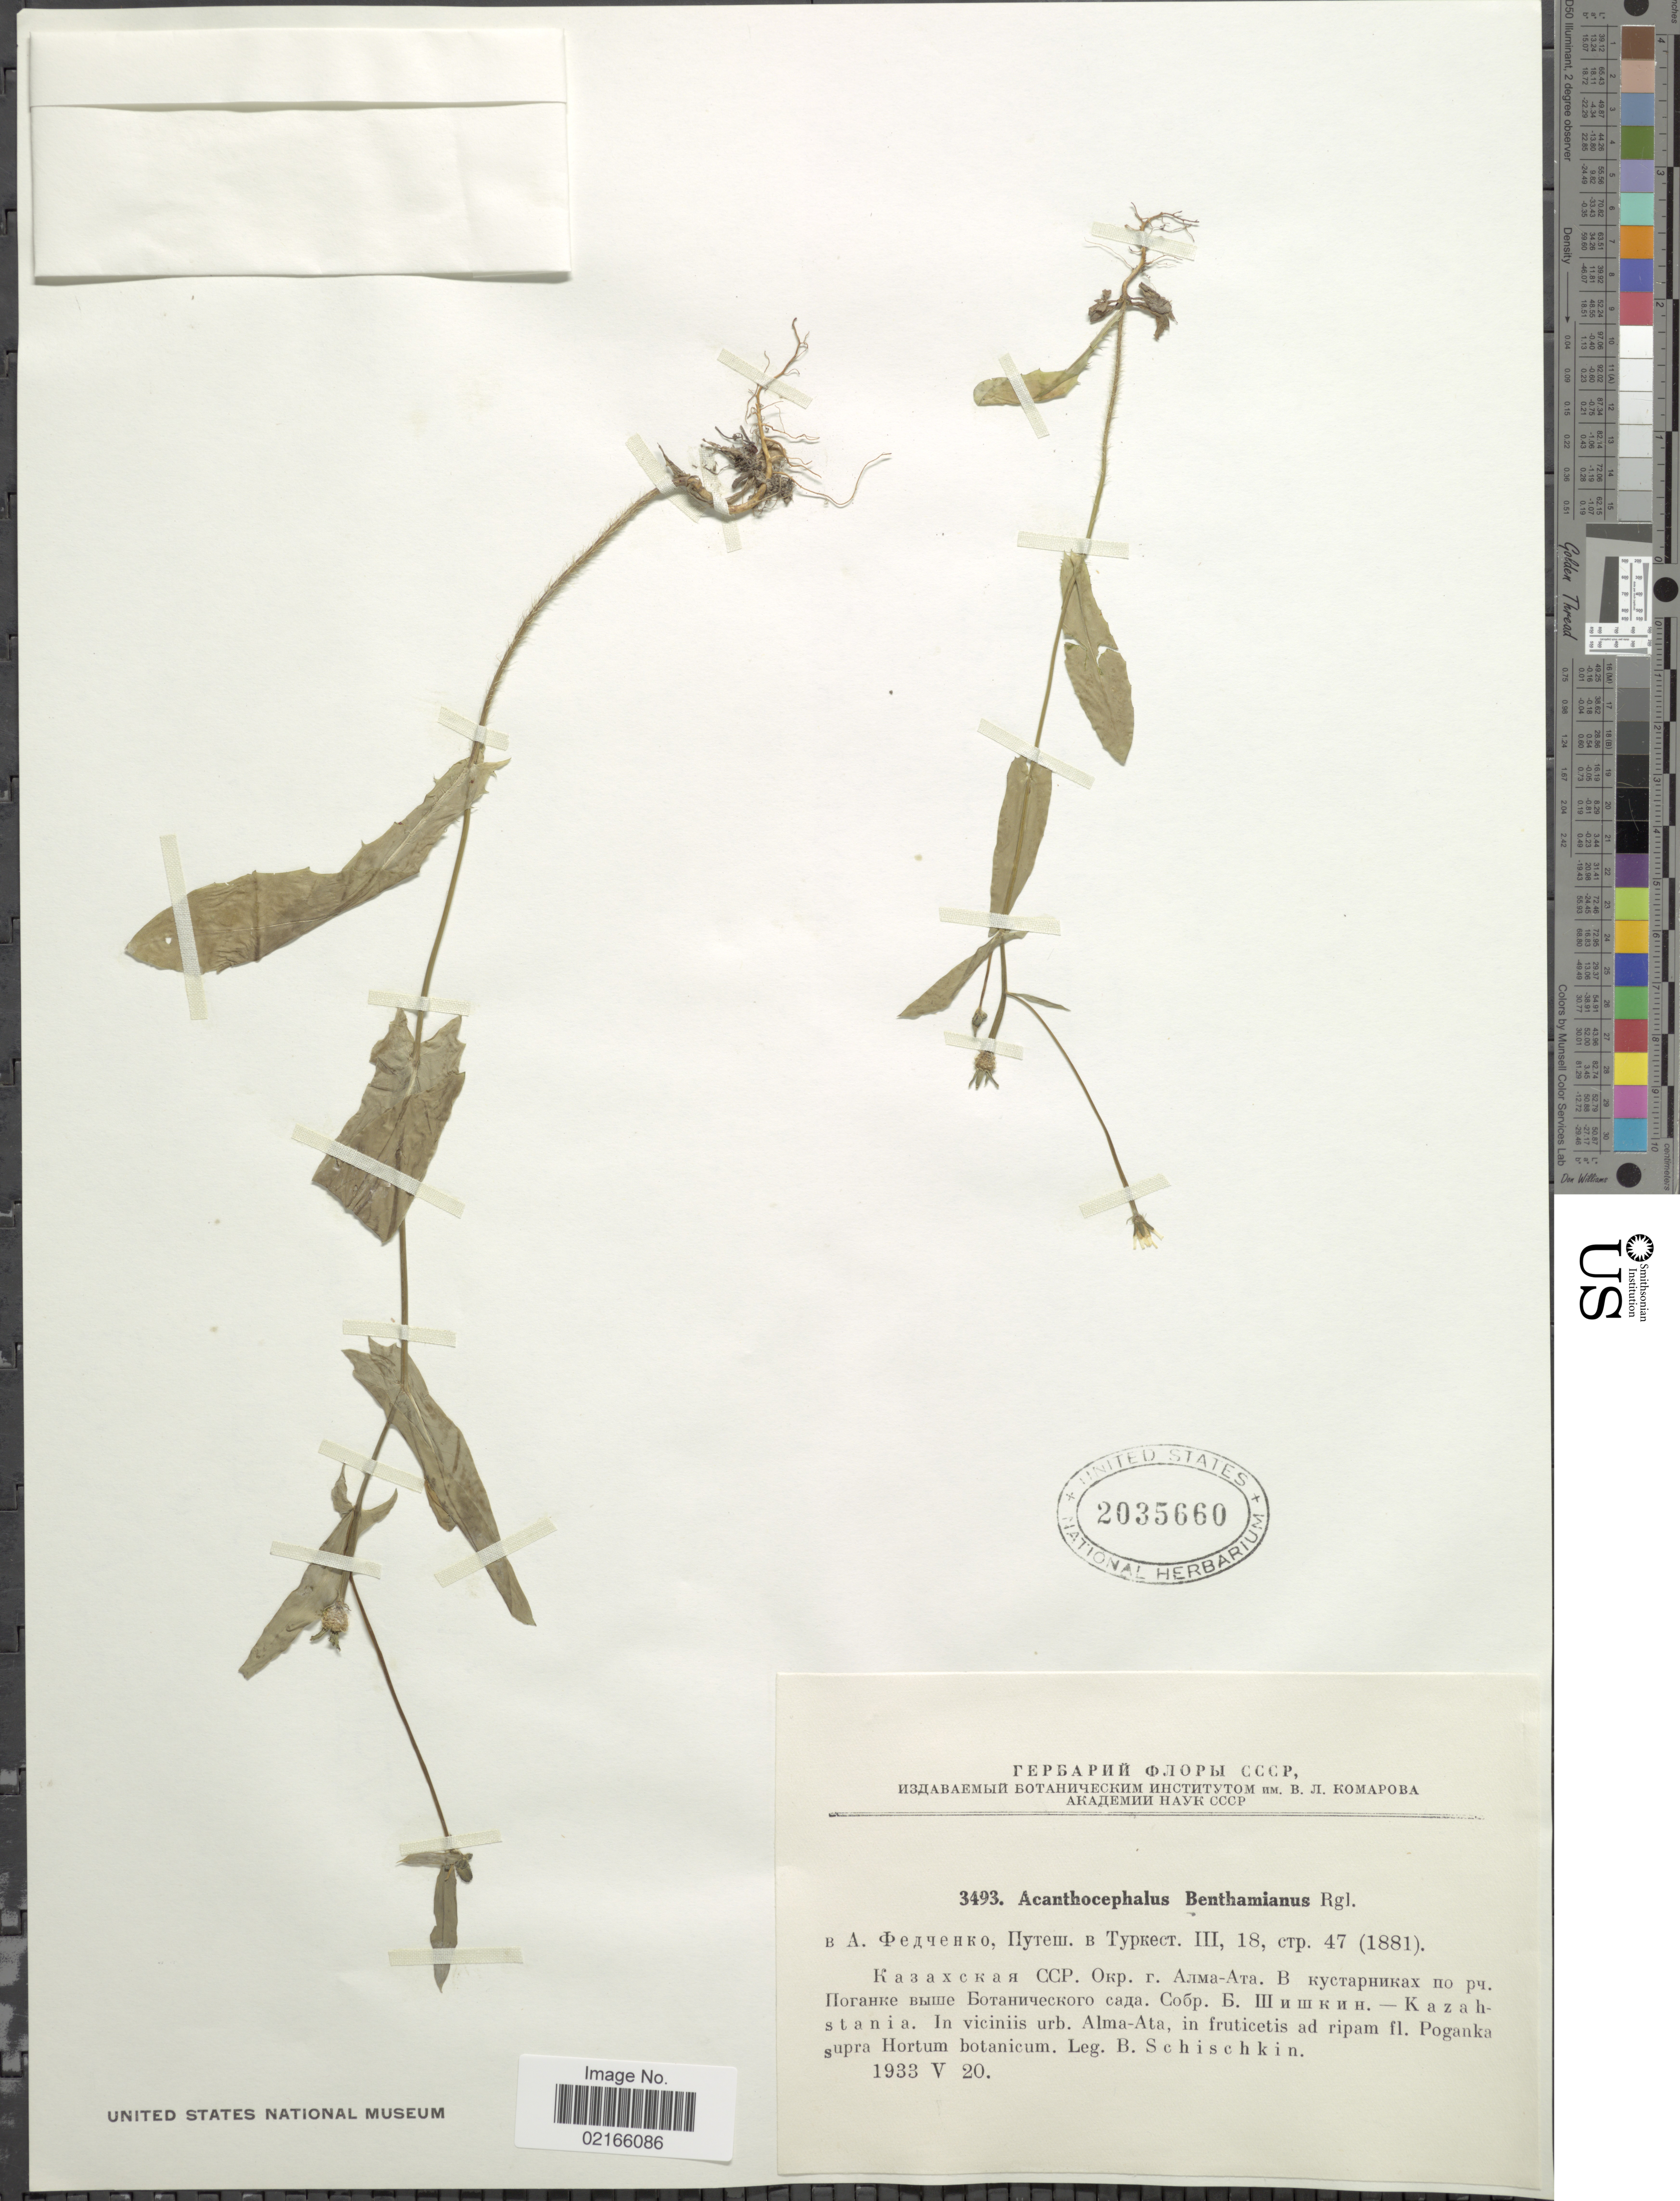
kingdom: Plantae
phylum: Tracheophyta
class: Magnoliopsida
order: Asterales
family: Asteraceae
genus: Acanthocephalus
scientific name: Acanthocephalus benthamianus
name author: Regel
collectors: B. K. Schischkin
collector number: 3493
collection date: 1933-05-20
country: Kazakhstan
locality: In viciniis urb. Alam-Ata, in fruticetis ad ripam fl. Paganka supra Hortum botanicum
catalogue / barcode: US 2035660